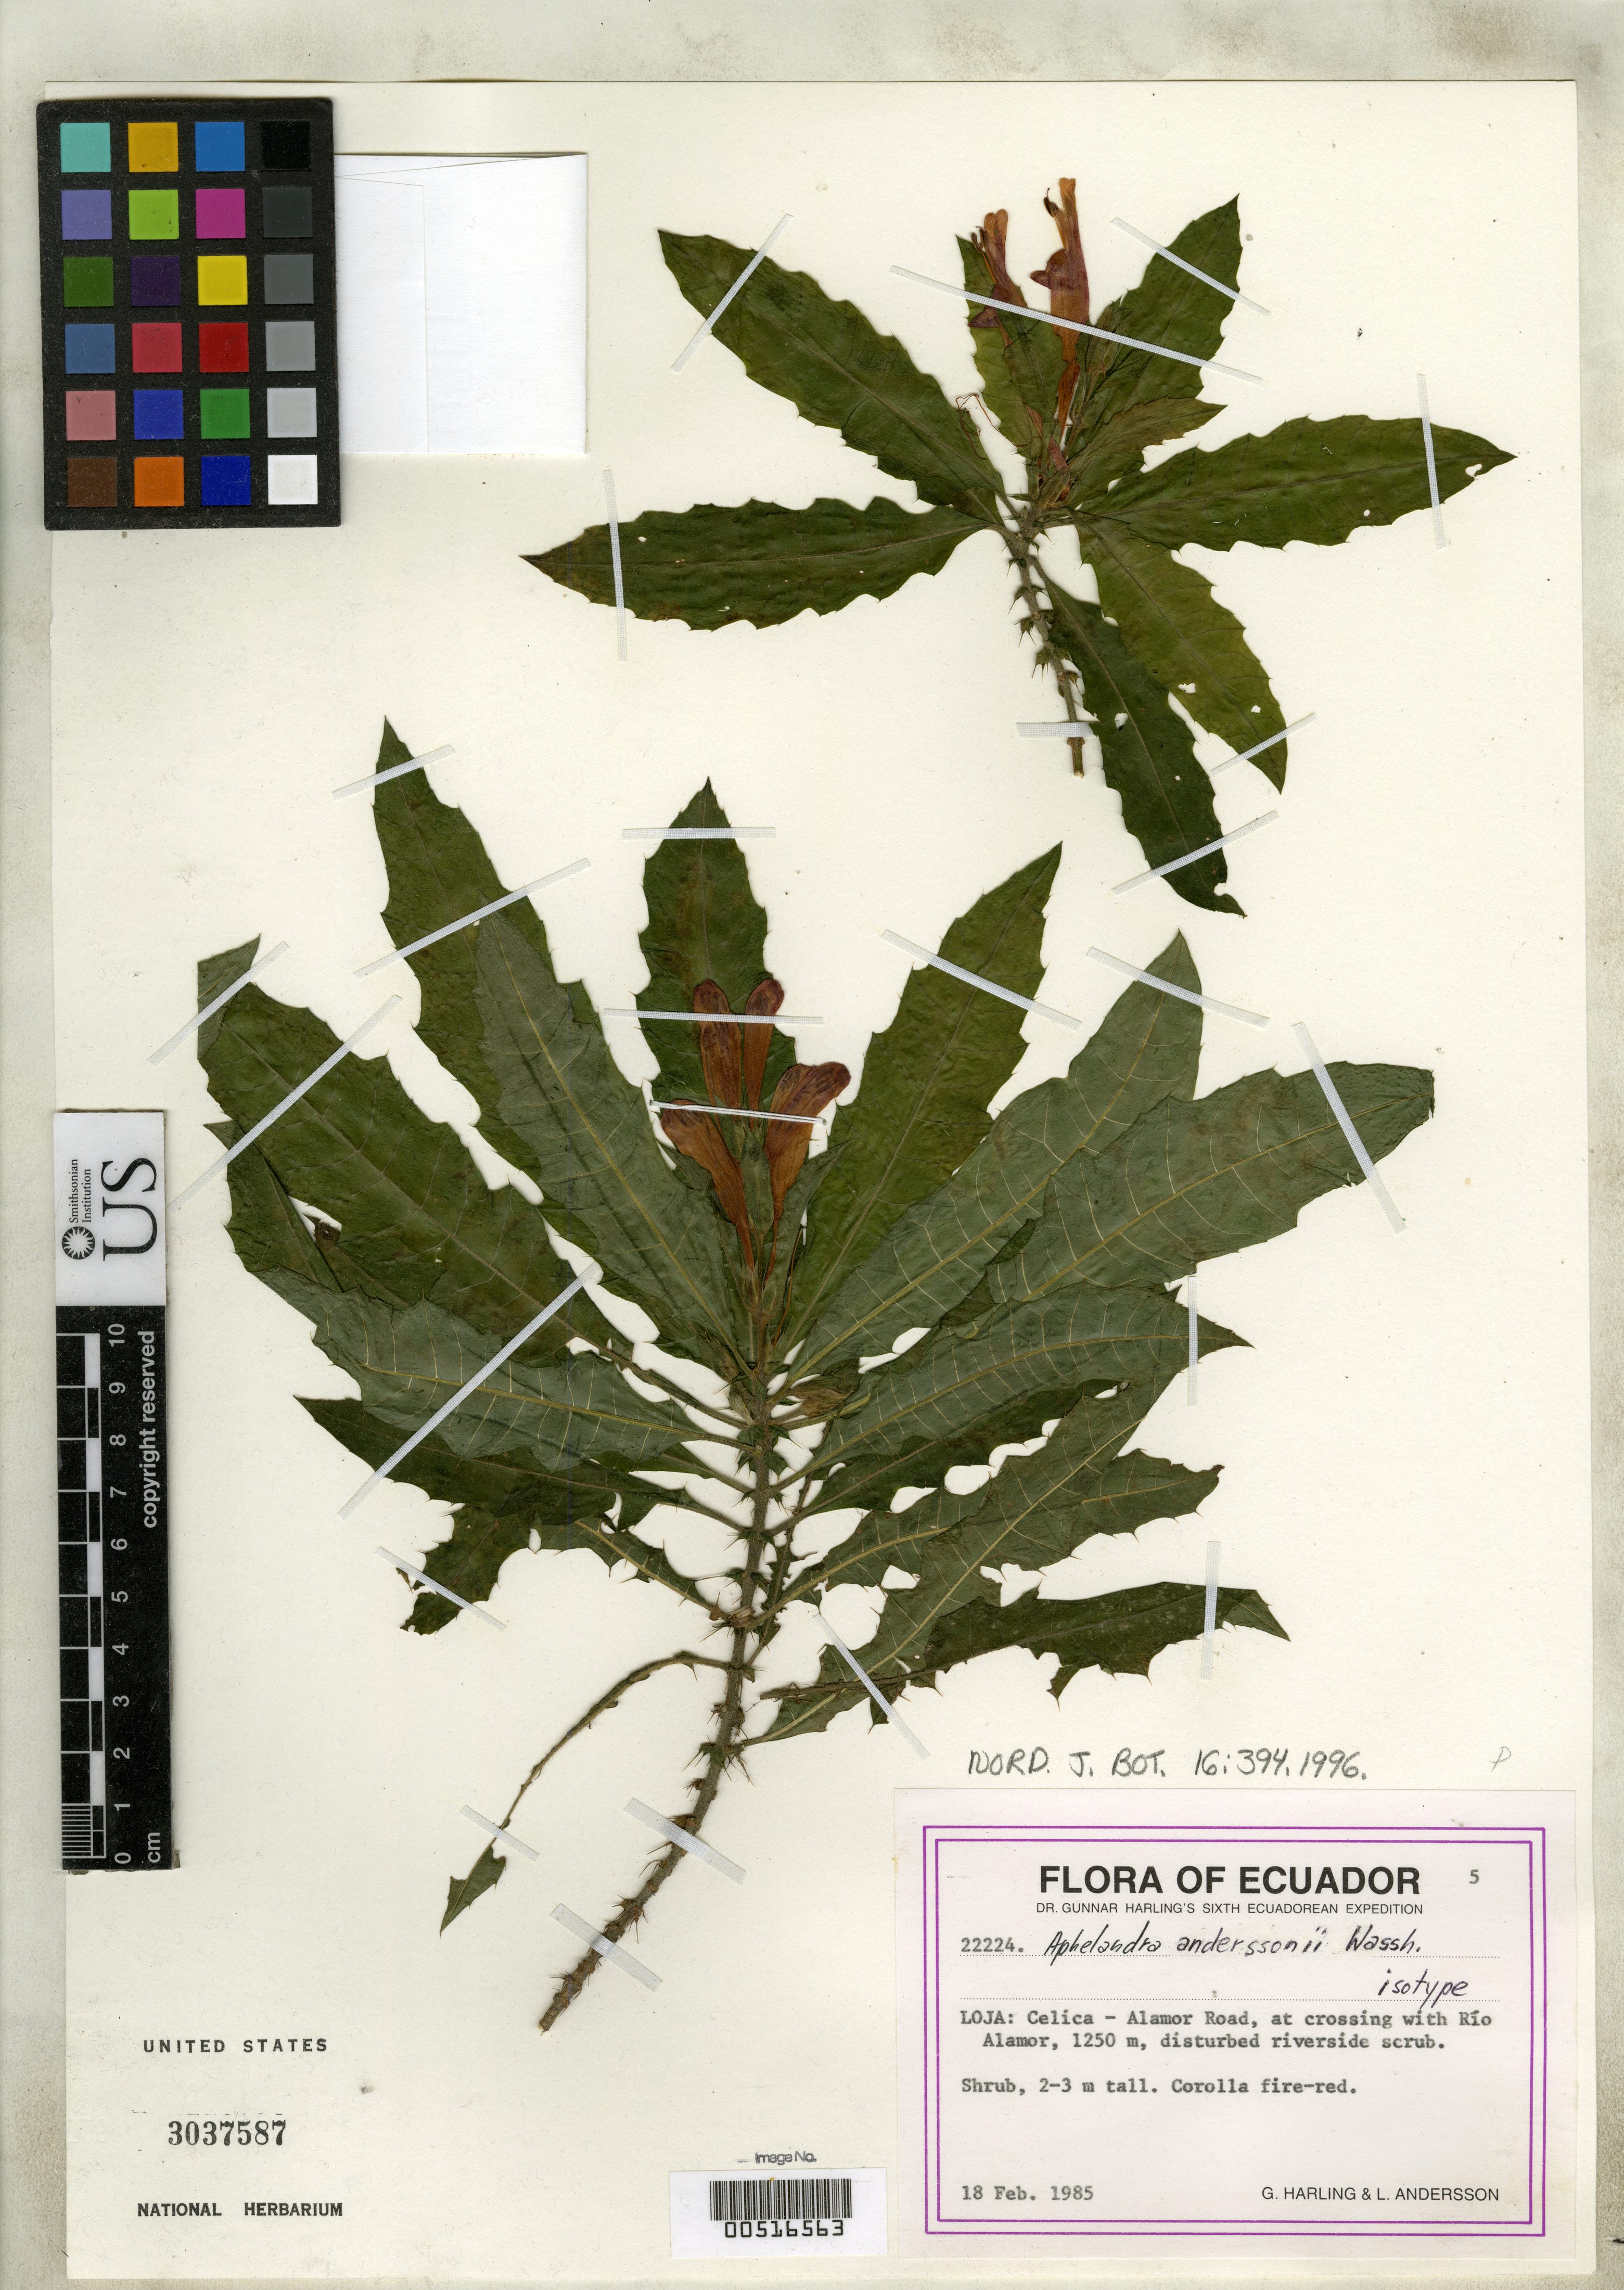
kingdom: Plantae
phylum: Tracheophyta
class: Magnoliopsida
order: Lamiales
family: Acanthaceae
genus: Aphelandra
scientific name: Aphelandra anderssonii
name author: Wassh.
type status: Isotype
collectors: G. Harling & L. Andersson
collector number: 22224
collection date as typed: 18 Feb 1985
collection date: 1985-02-18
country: Ecuador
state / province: Loja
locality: Celica - Alamor Road, crossing with Rio Alamor.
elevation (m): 1250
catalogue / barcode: US 3037587